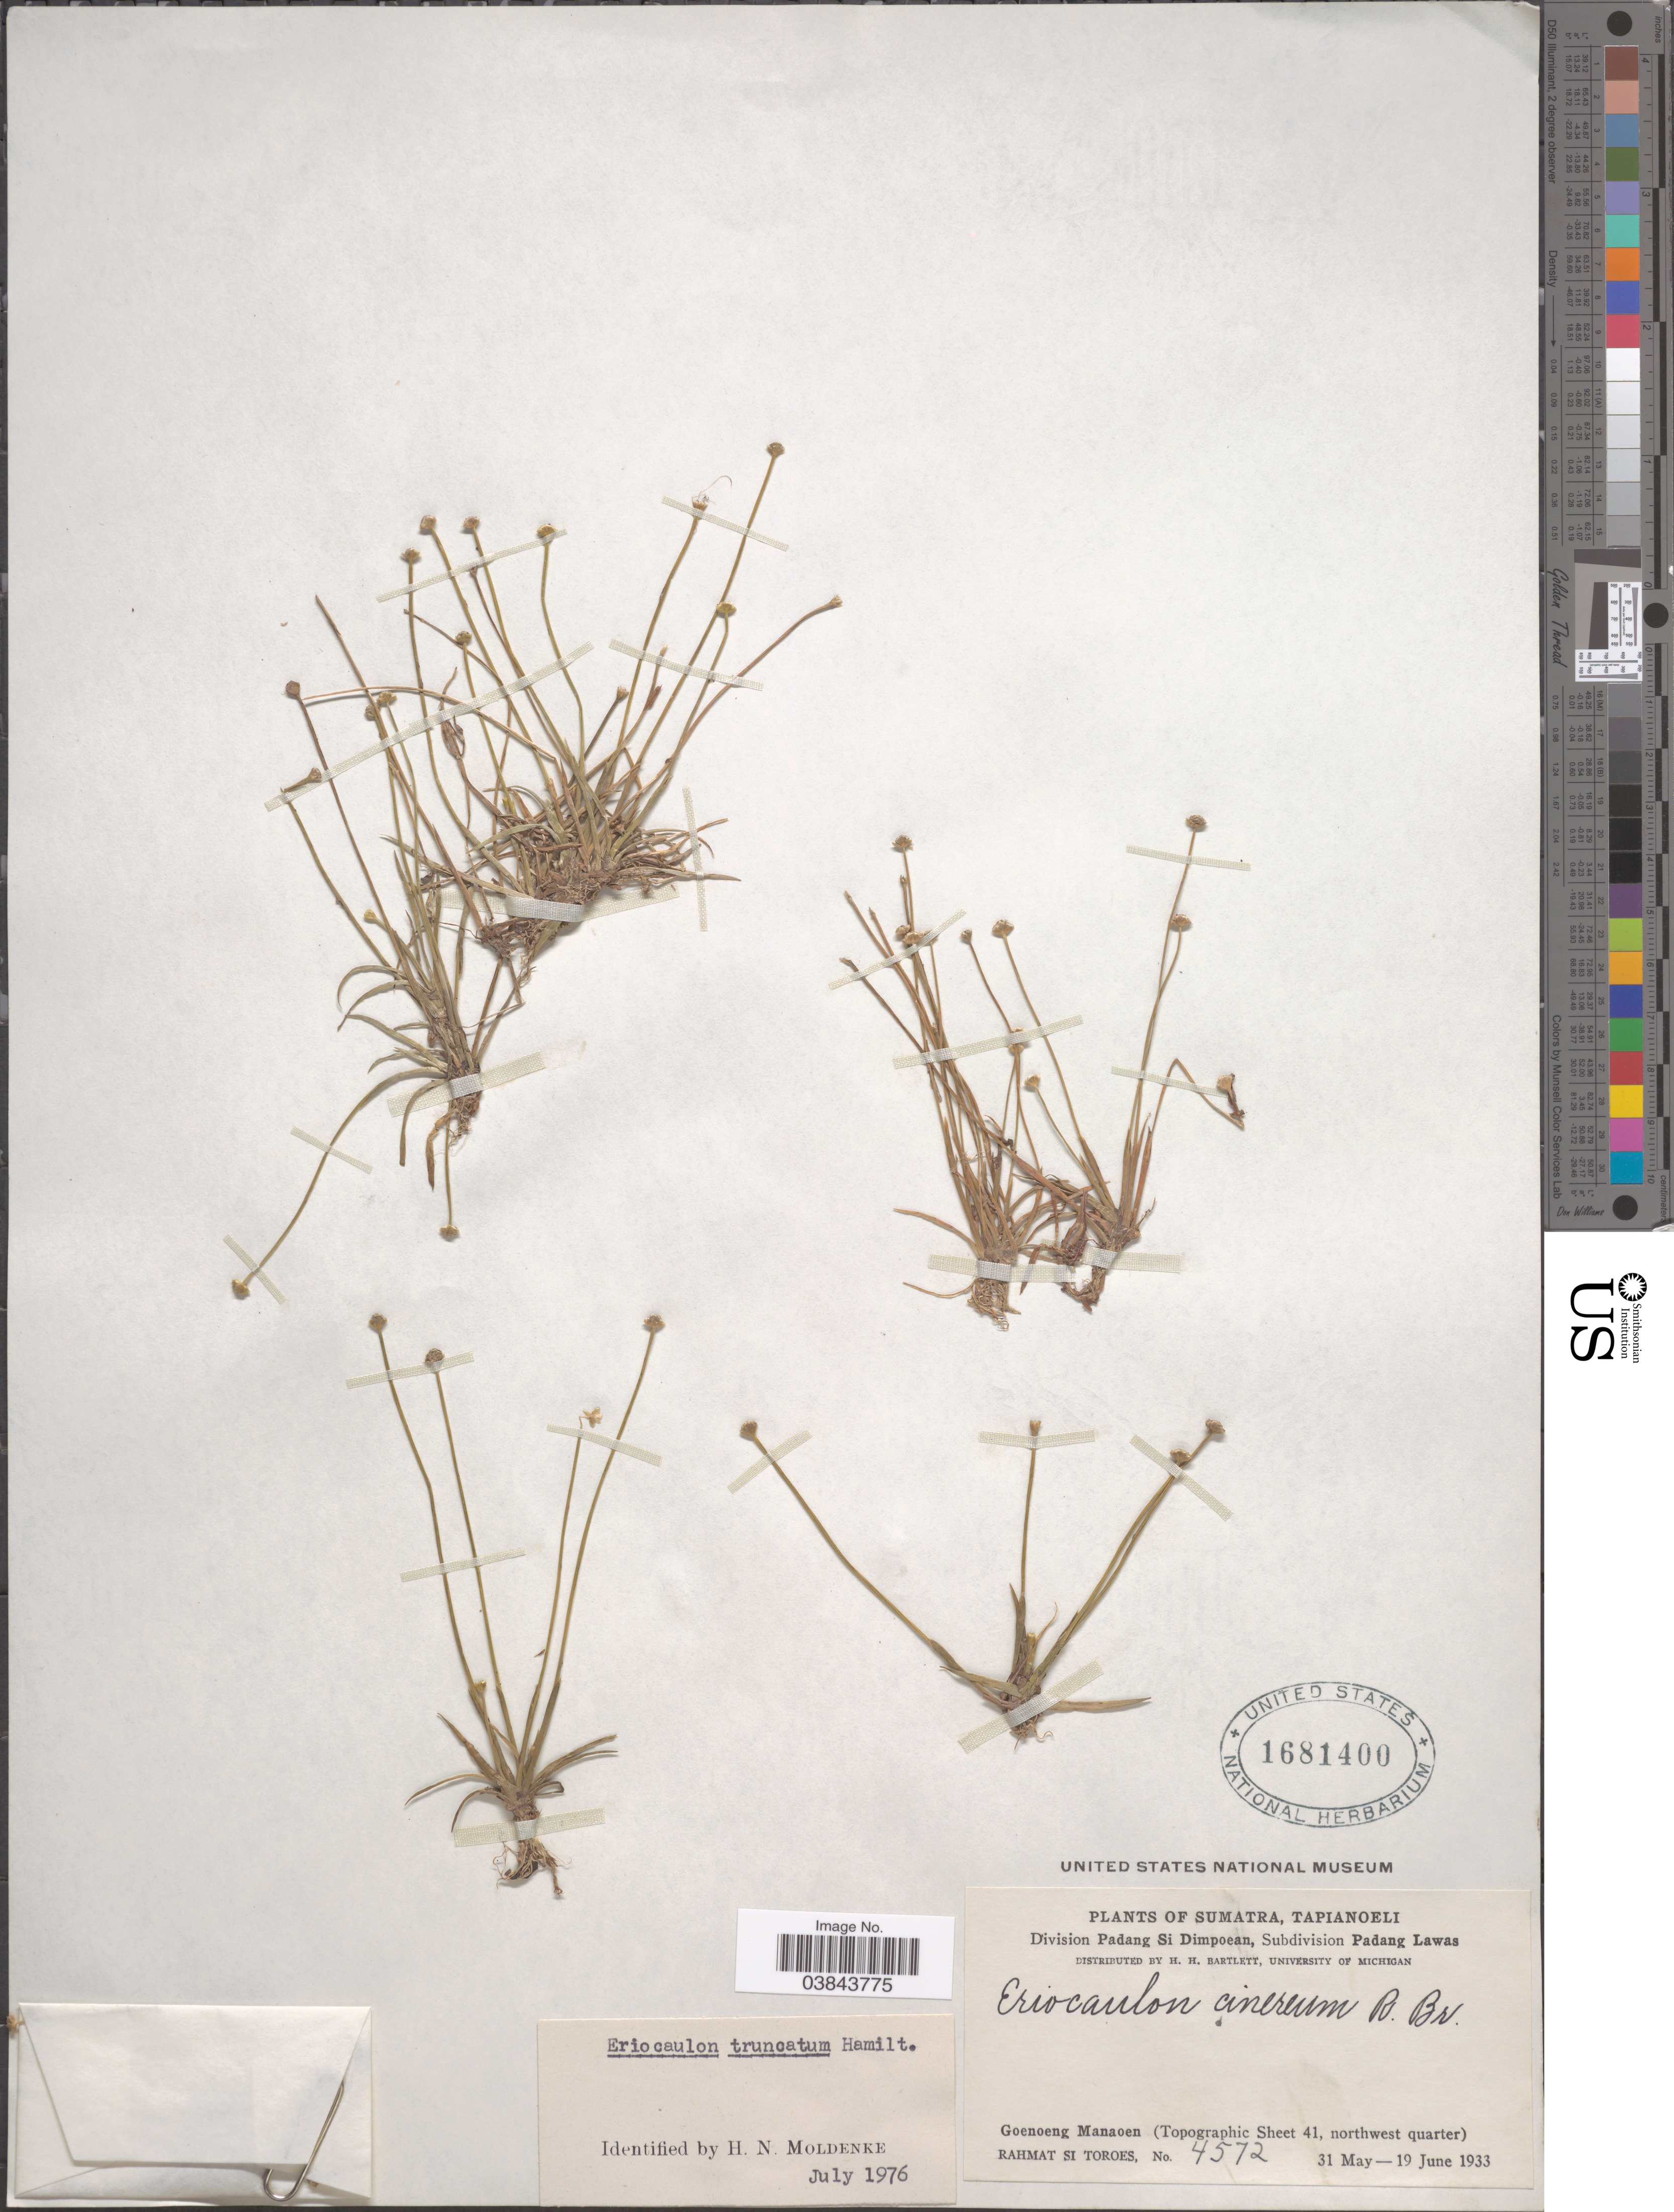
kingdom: Plantae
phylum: Tracheophyta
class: Liliopsida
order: Poales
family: Eriocaulaceae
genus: Eriocaulon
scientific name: Eriocaulon truncatum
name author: Buch.-Ham. ex Mart.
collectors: Rahmat Si Boeea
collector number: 4572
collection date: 1933-05-31/1933-06-19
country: Indonesia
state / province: Sumatra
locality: Tapianoeli. Division Padang Si Dimpoean, Subdivision Padang Lawas. Goenoeng Manaoen (Topographic Sheet 41, northwest quarter).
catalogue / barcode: US 1681400